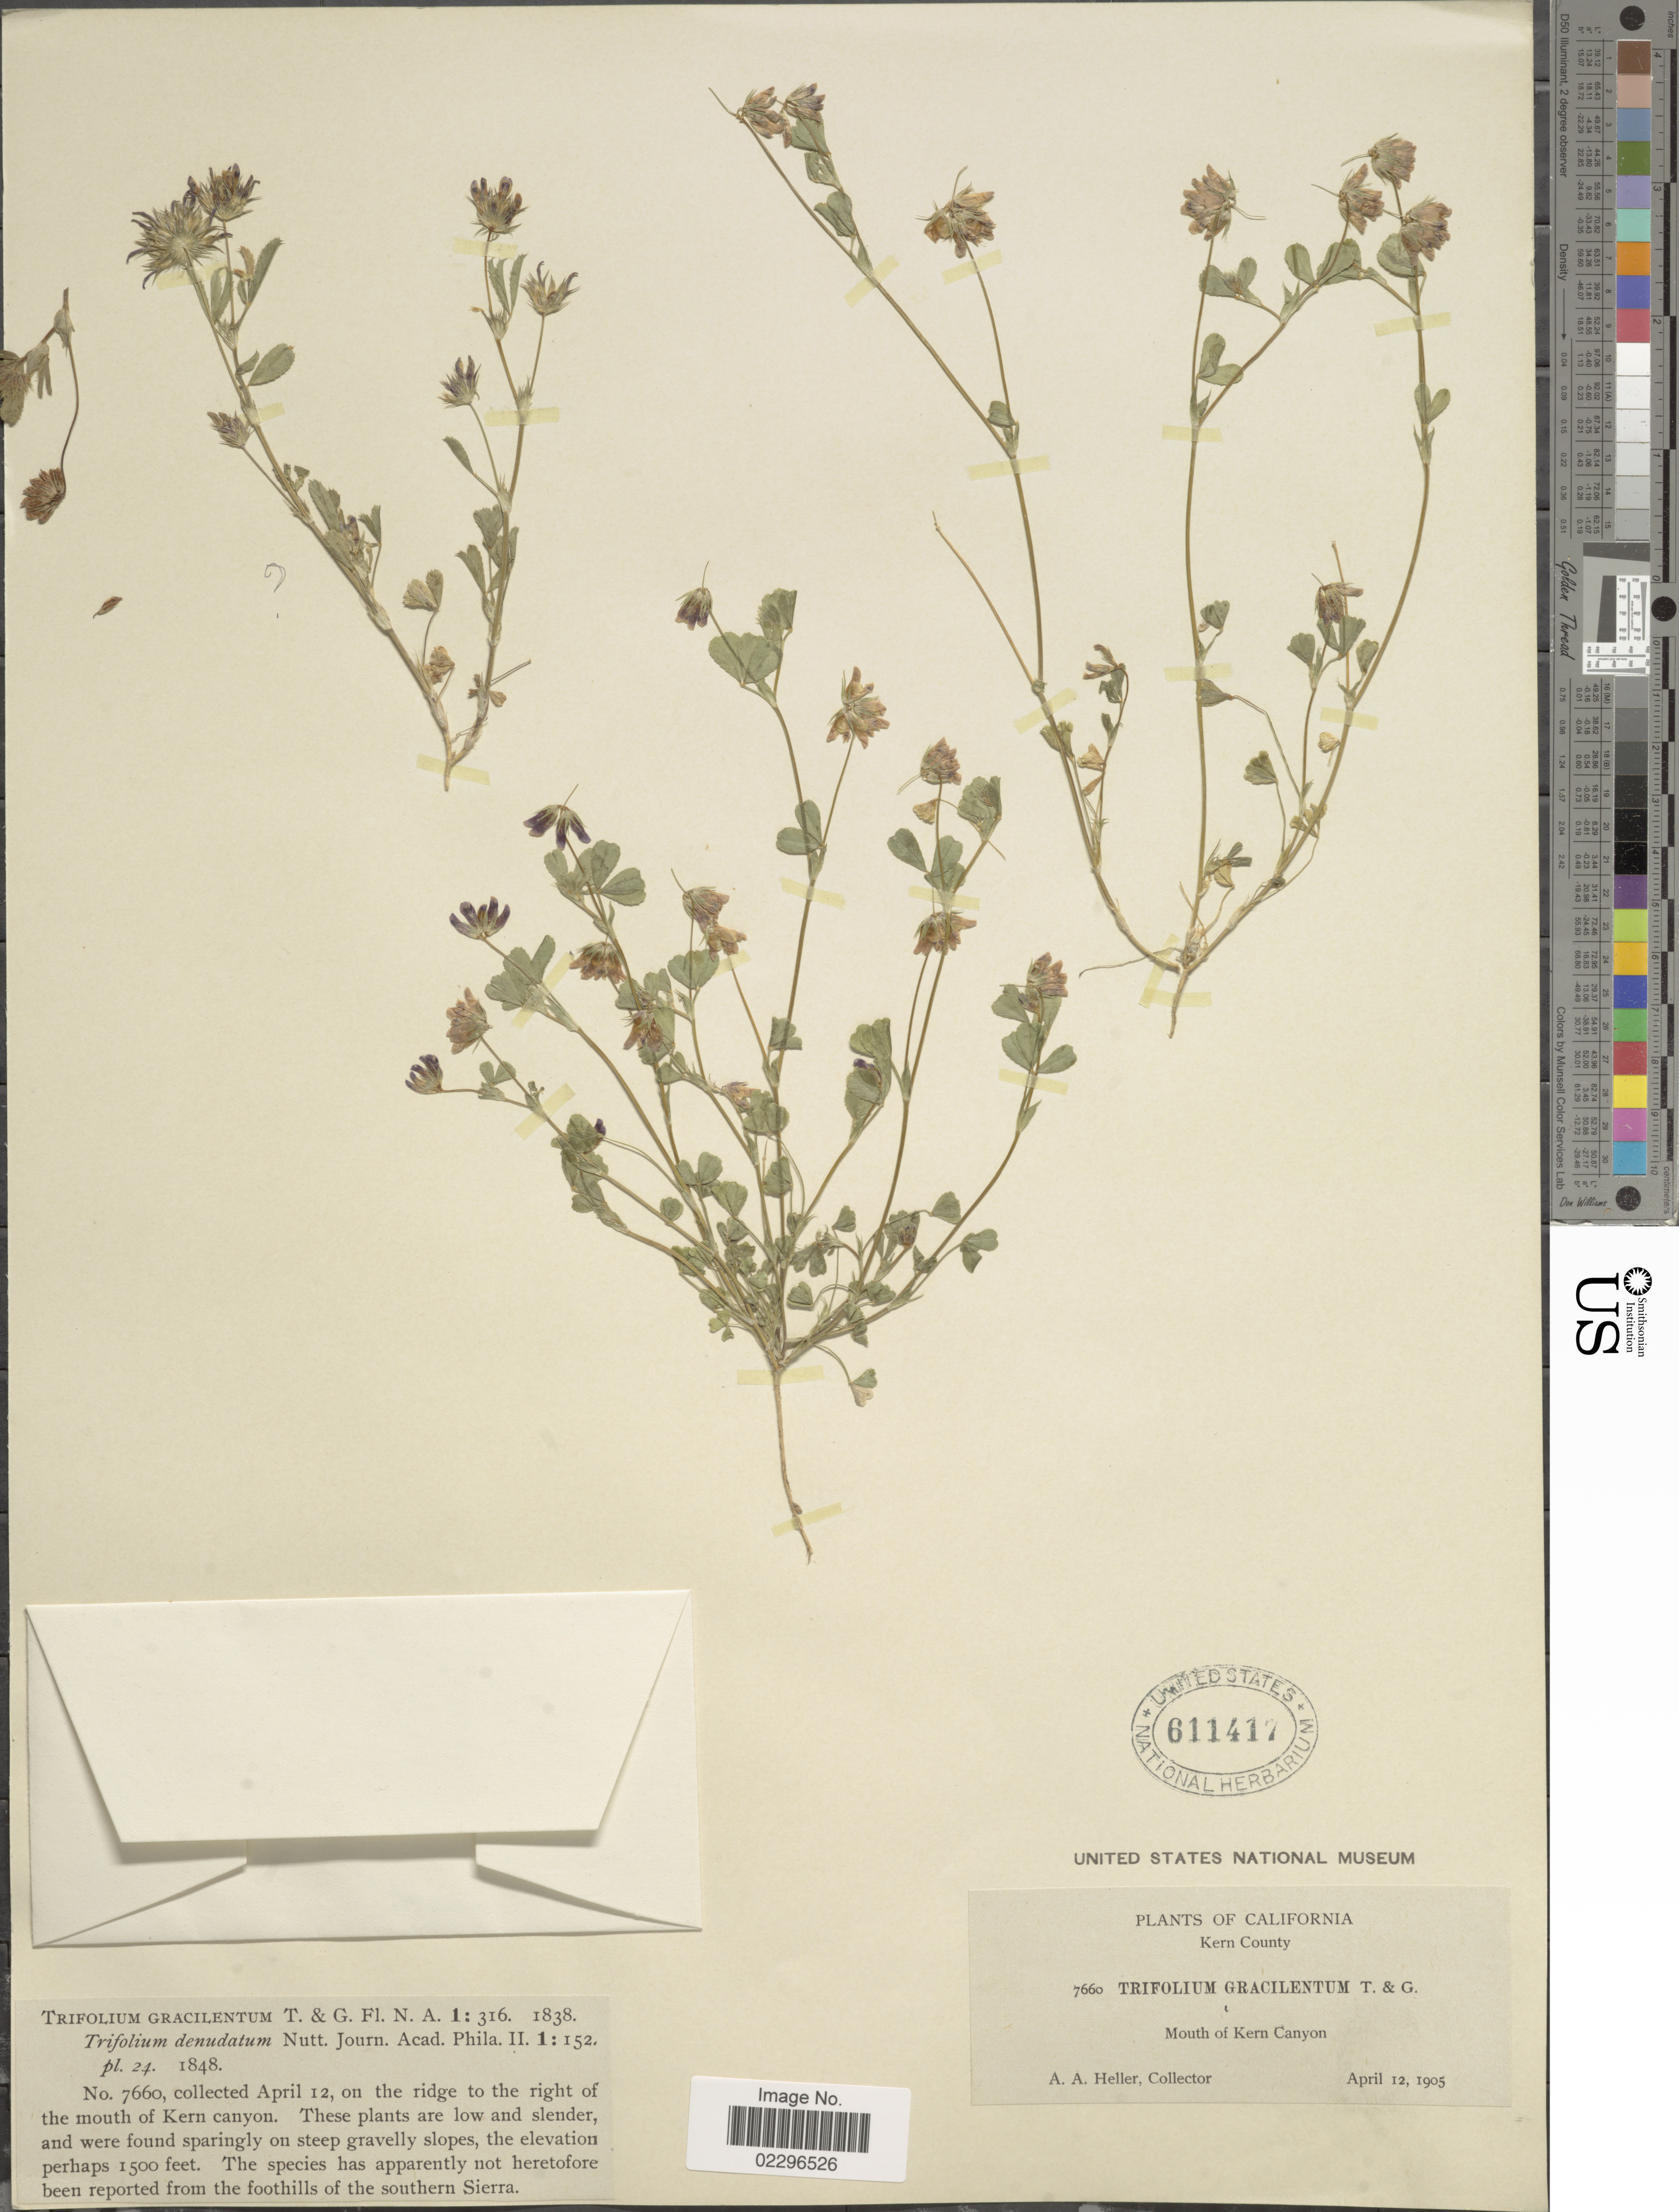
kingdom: Plantae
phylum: Tracheophyta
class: Magnoliopsida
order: Fabales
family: Fabaceae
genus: Trifolium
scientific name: Trifolium gracilentum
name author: Torr. & A. Gray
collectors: A. A. Heller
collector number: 7660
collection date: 1905-04-12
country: United States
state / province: California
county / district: Kern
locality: Kern County, On the ridge to the right of the mouth of Kern canyon, Mouth of Kern Canyon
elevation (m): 457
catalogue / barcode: US 611417